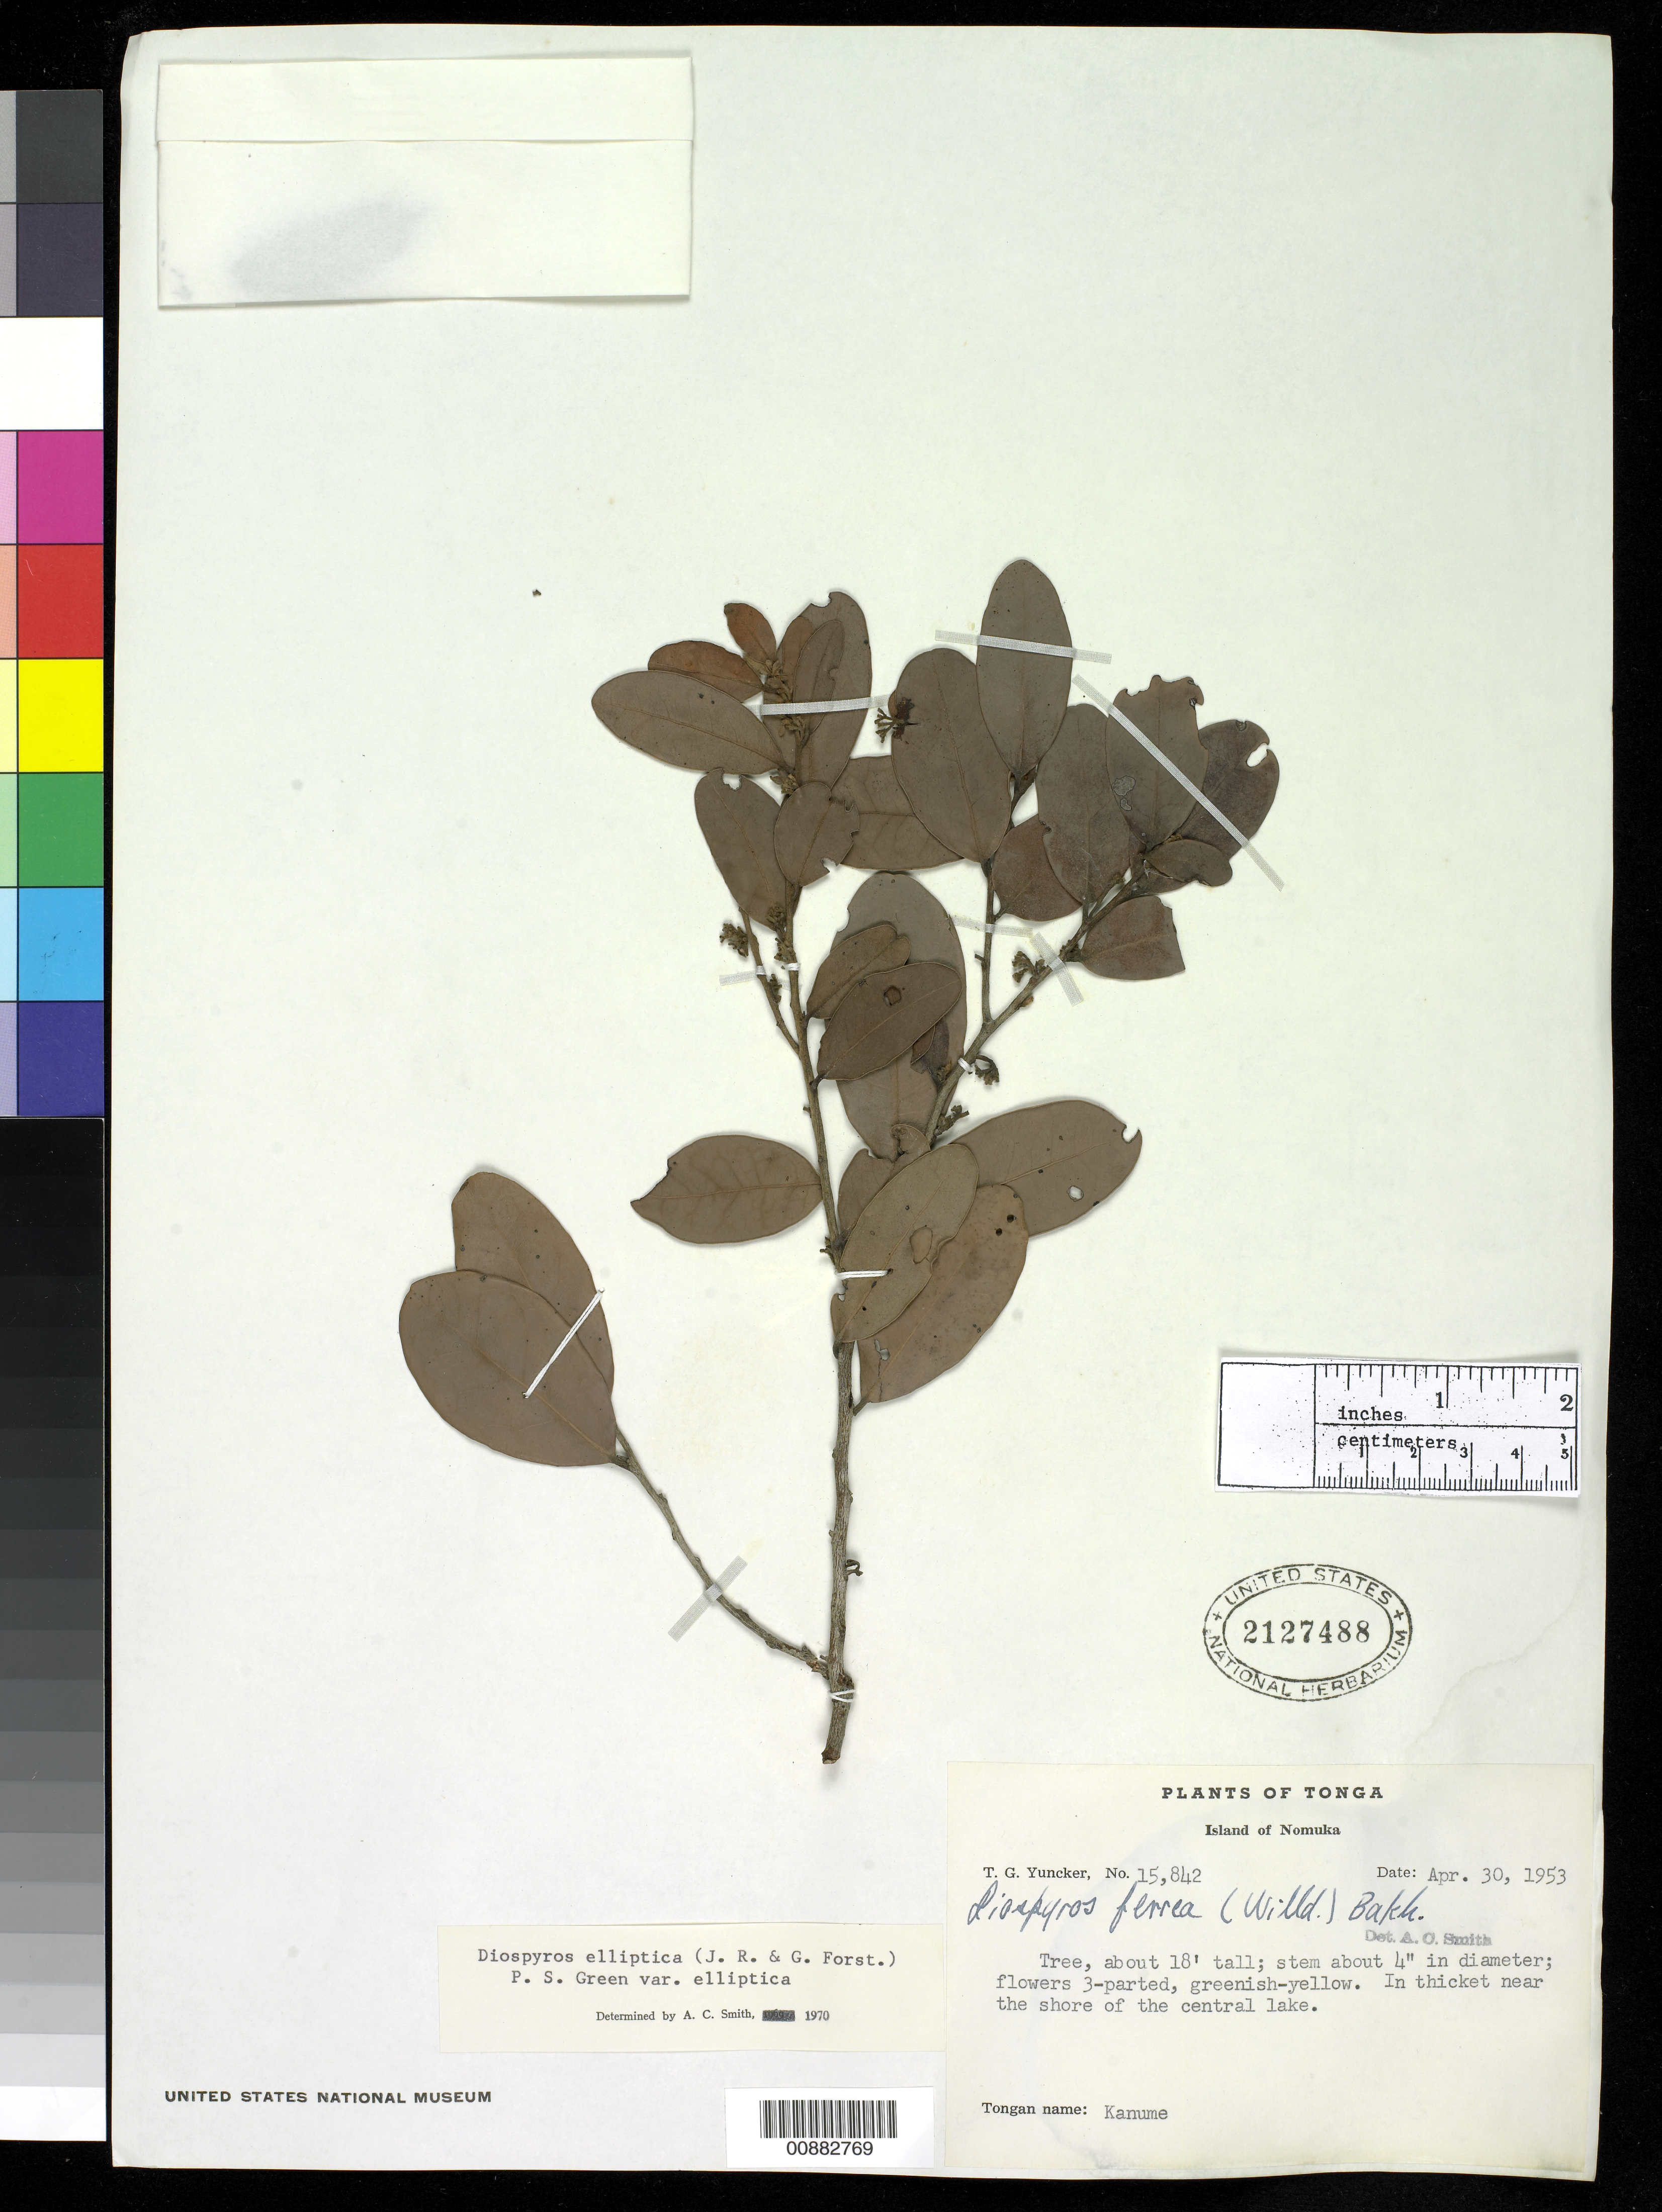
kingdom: Plantae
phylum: Tracheophyta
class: Magnoliopsida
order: Ericales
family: Ebenaceae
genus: Diospyros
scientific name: Diospyros elliptica var. elliptica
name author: P.S. Green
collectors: T. G. Yuncker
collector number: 15842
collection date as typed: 30 Apr 1953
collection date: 1953-04-30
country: Tonga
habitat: In thicket near the shore of the central lake.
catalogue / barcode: US 2127488